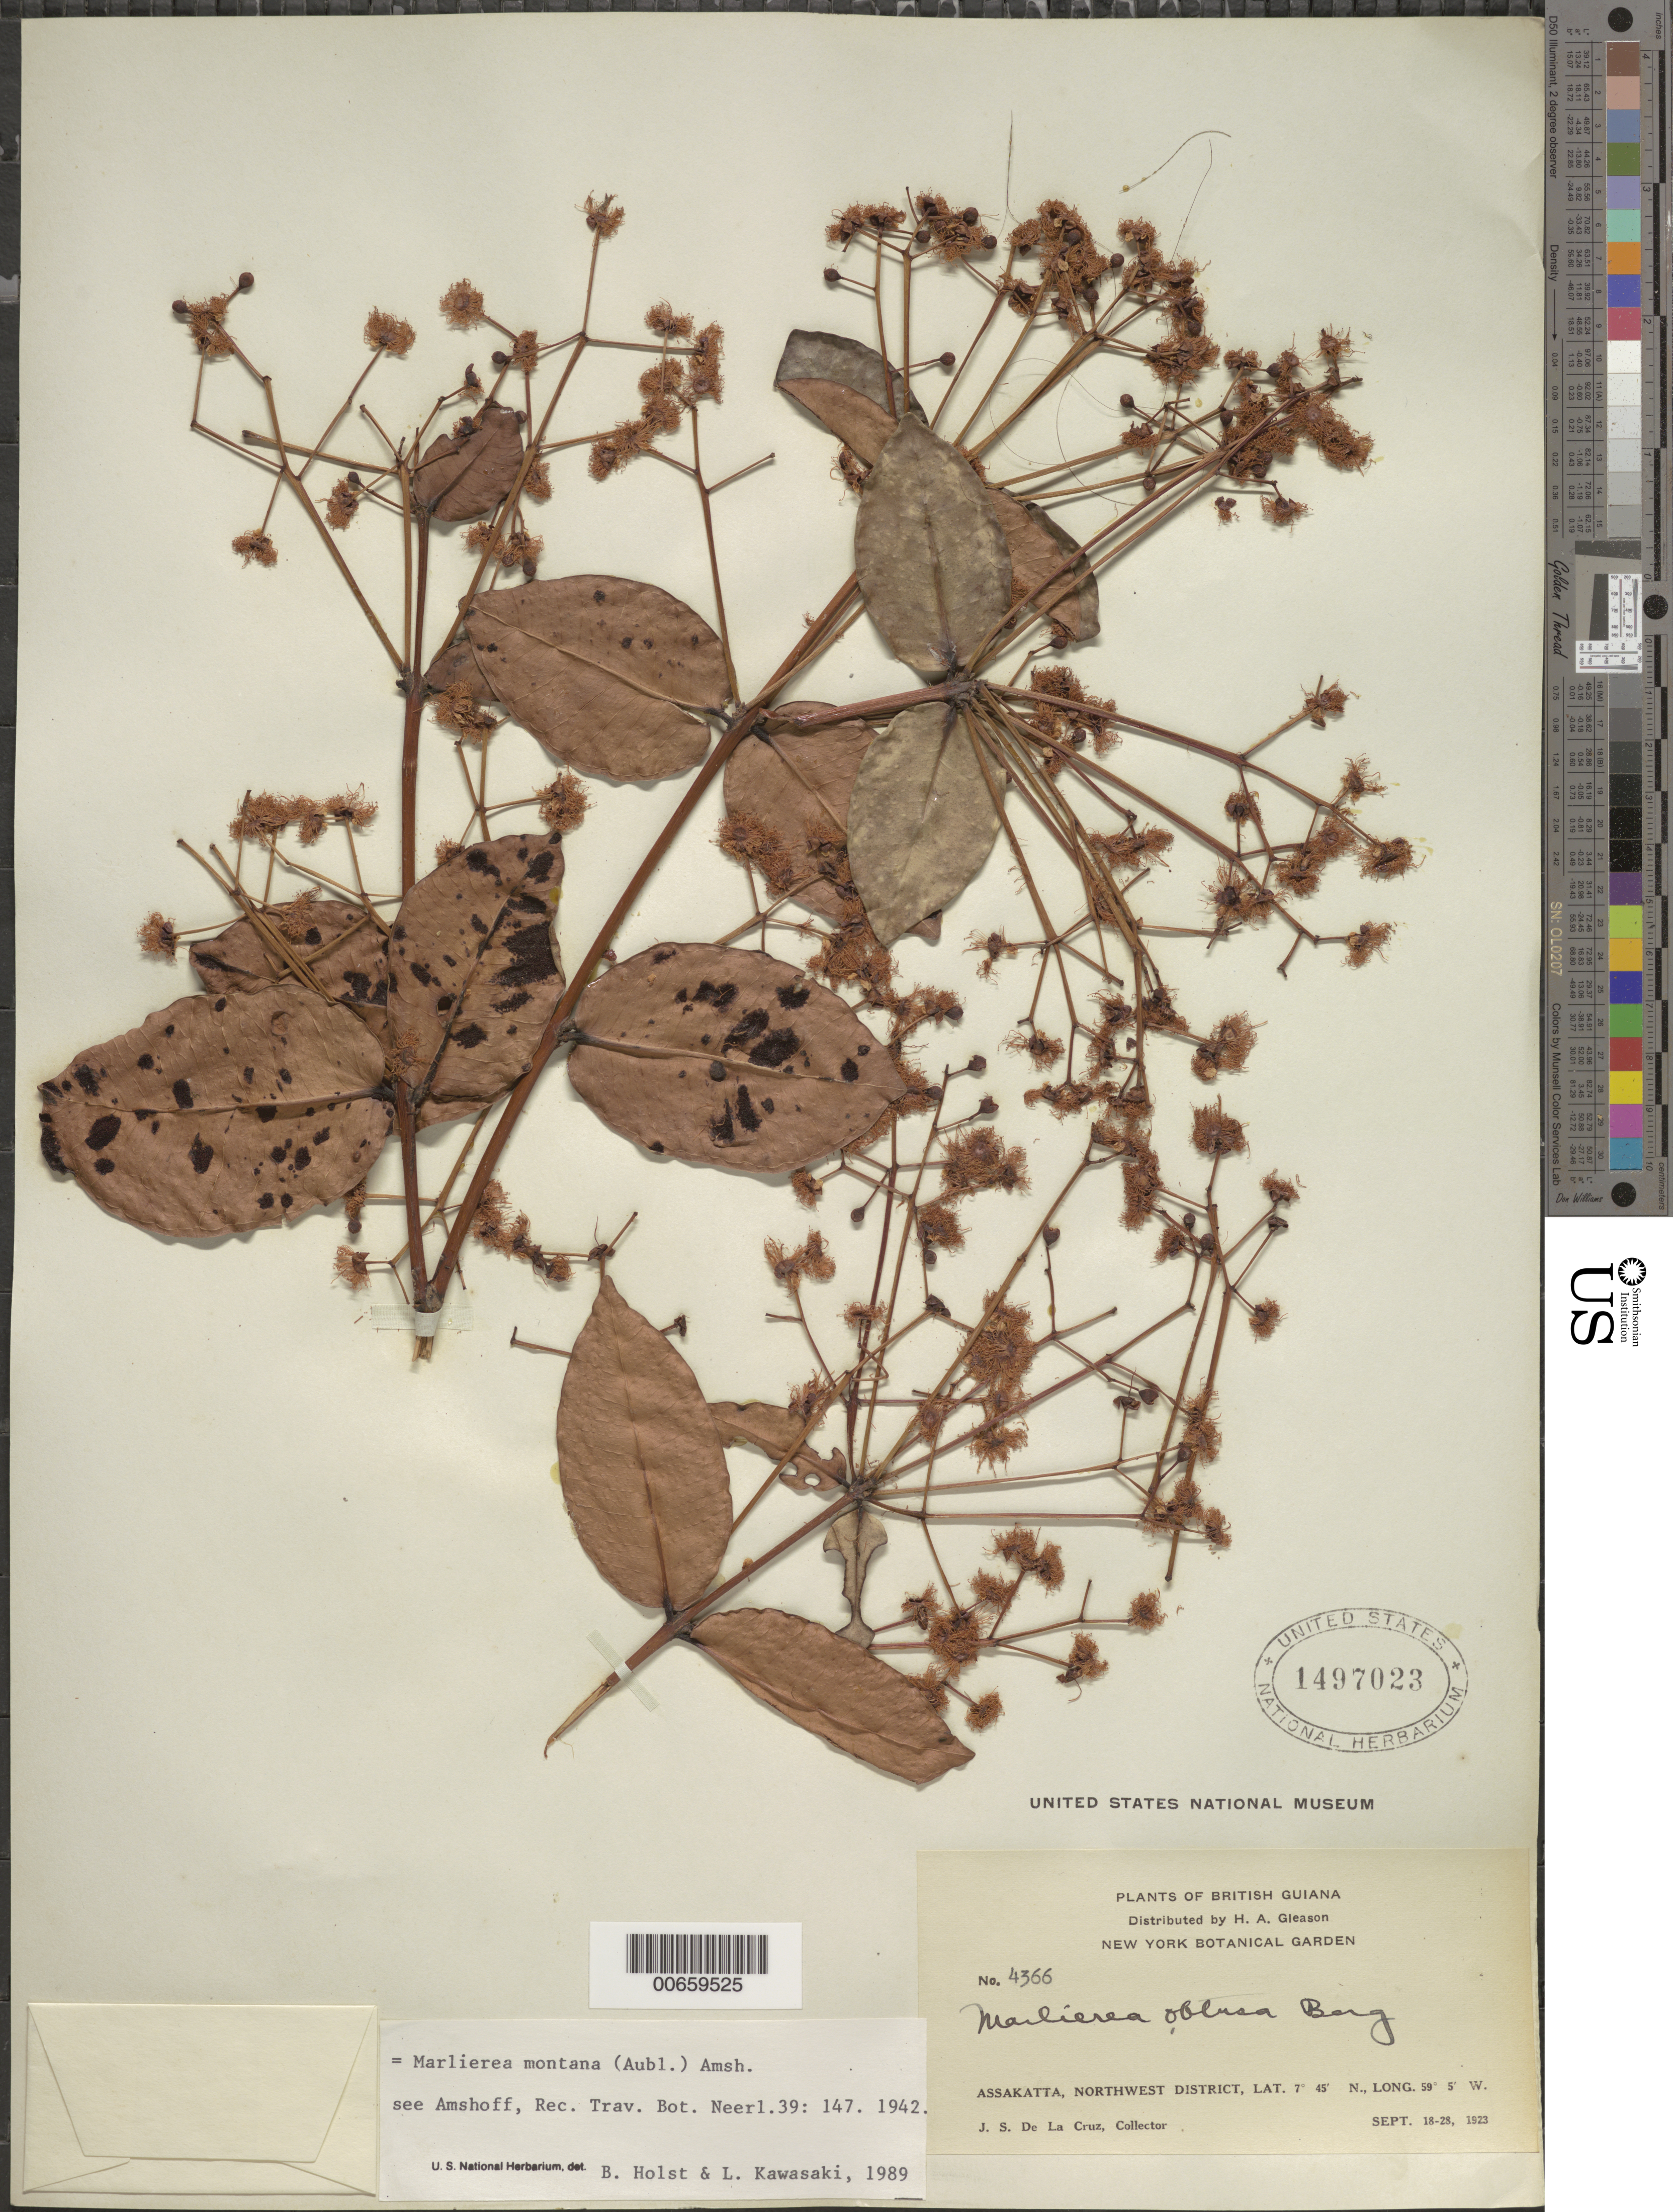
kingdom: Plantae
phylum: Tracheophyta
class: Magnoliopsida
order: Myrtales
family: Myrtaceae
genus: Myrcia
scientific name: Myrcia neomontana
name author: E. Lucas & C.E. Wilson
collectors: J. S. de la Cruz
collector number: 4366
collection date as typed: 18-Sep-23 to 28-Sep-23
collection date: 1923-09-18/1923-09-28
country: Guyana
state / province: Barima-Waini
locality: Assakatta, NW District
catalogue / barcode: US 1497023